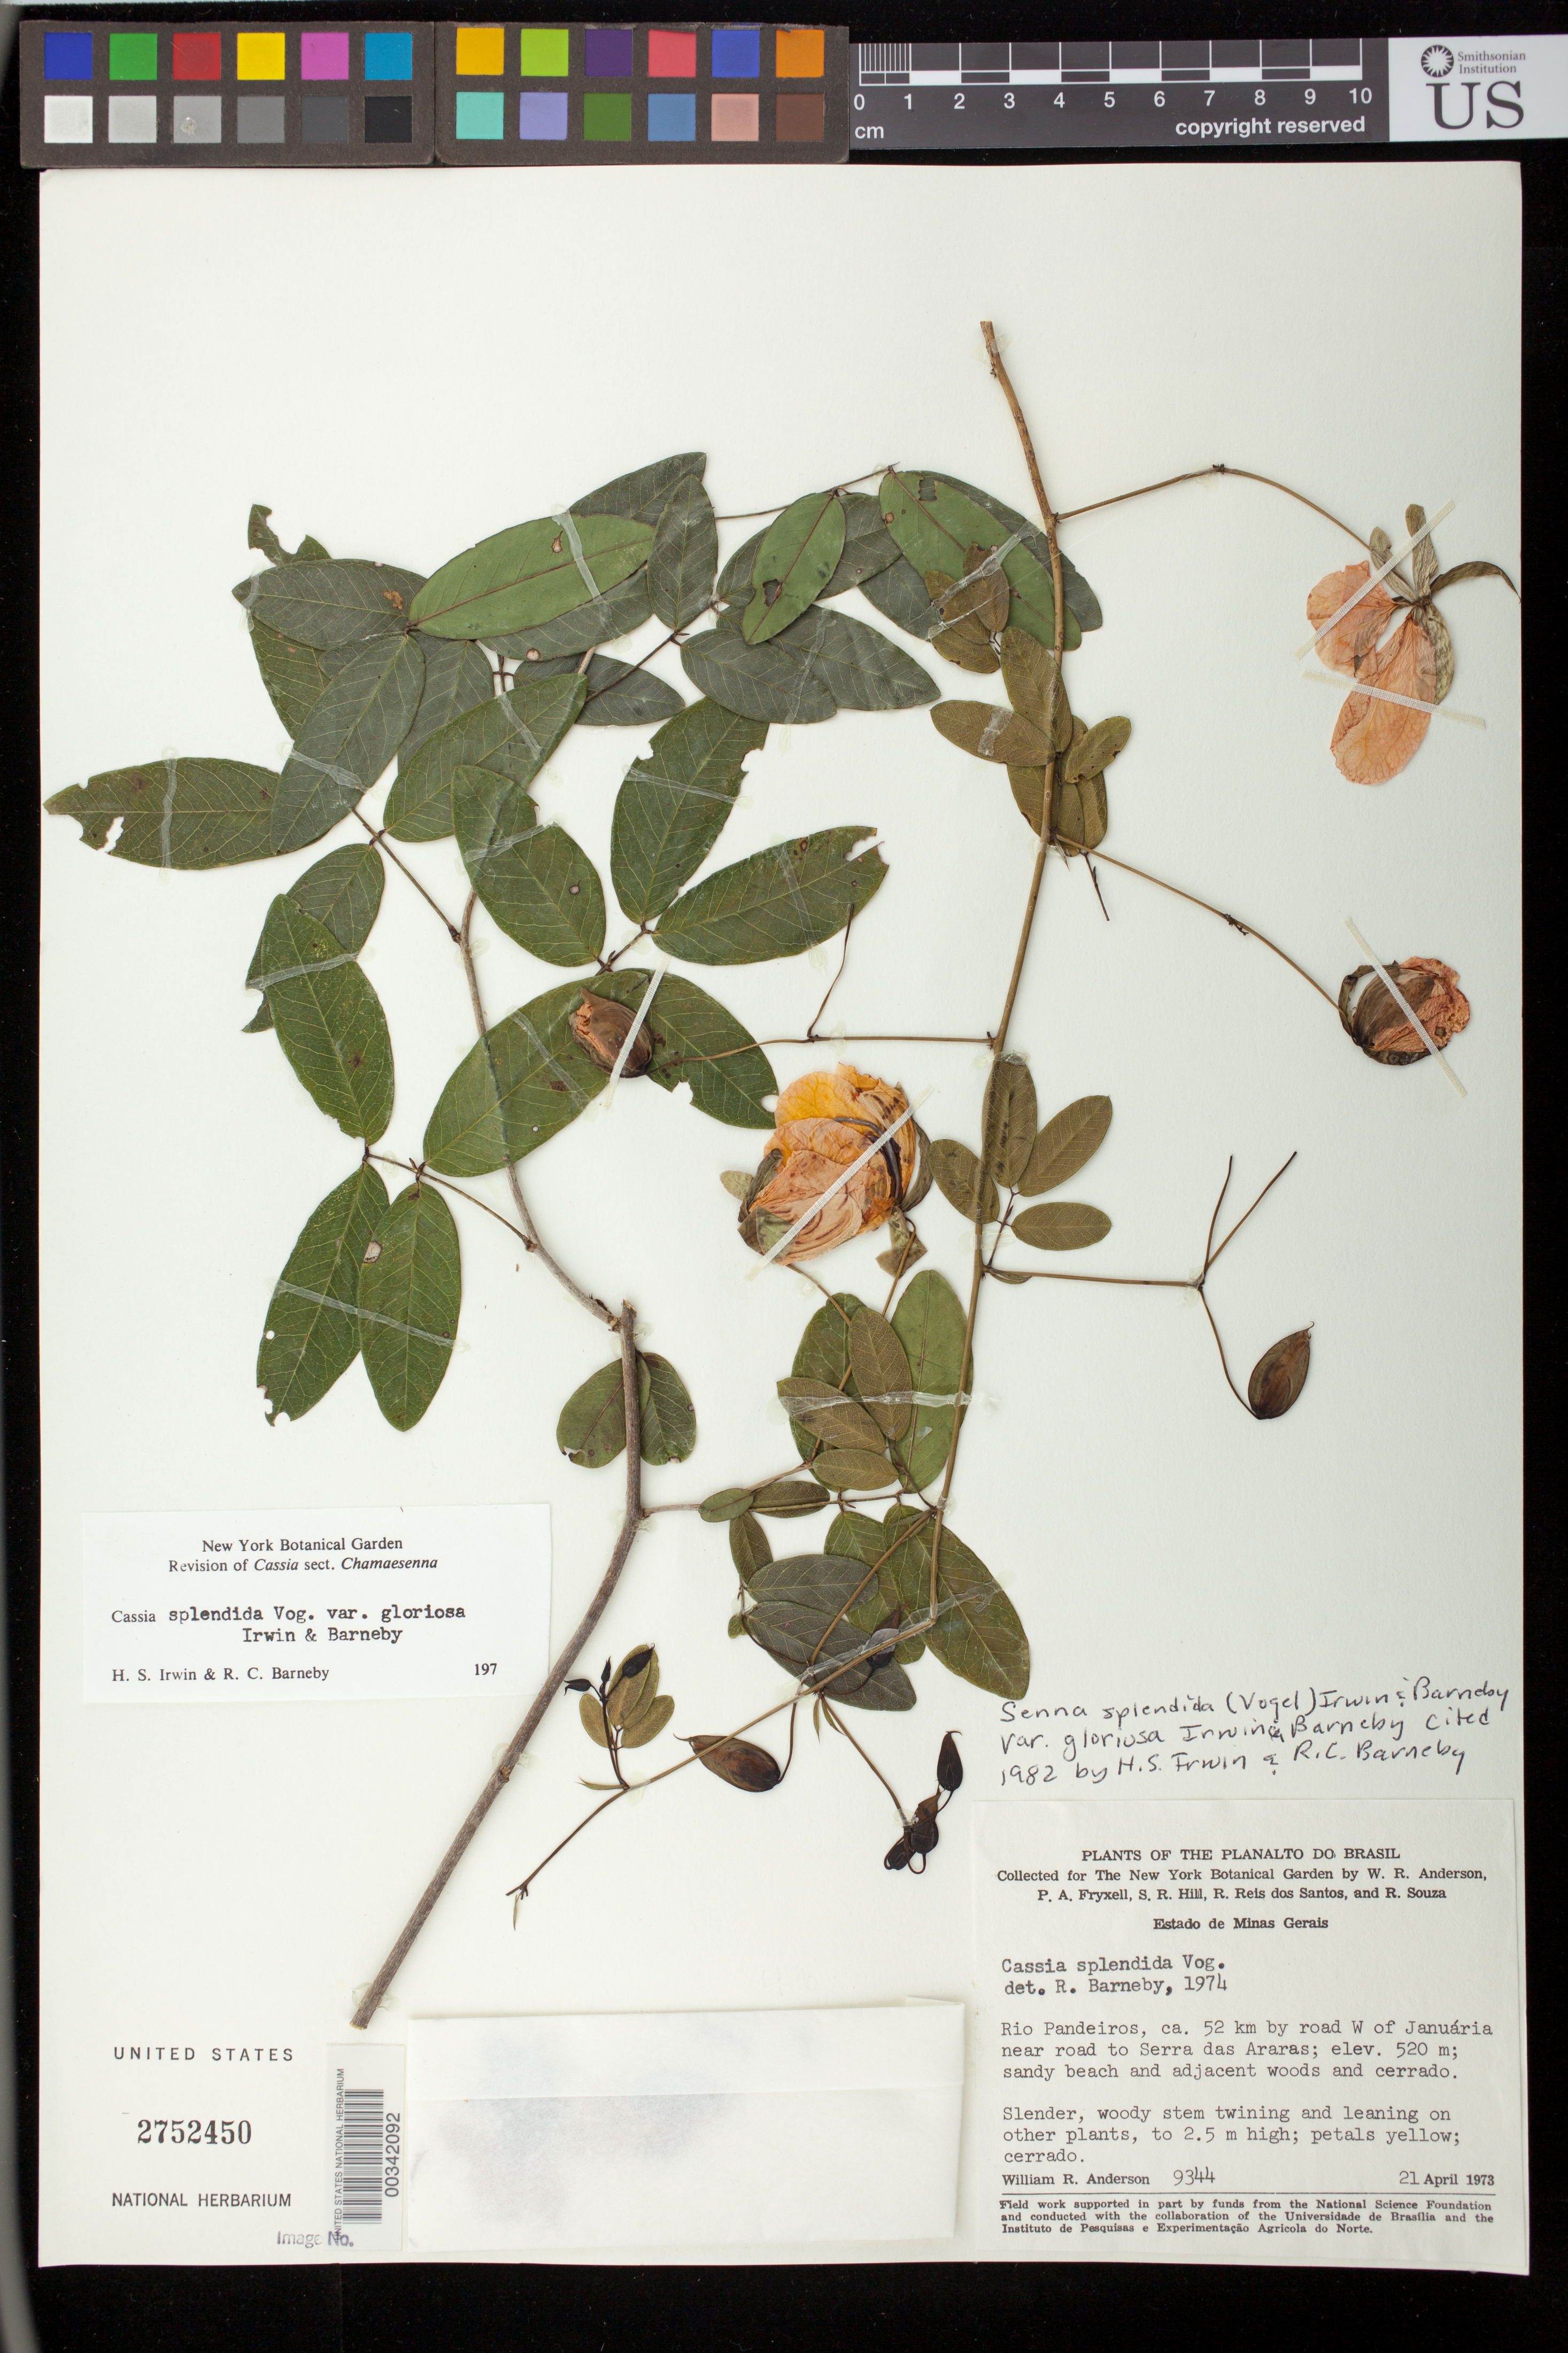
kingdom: Plantae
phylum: Tracheophyta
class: Magnoliopsida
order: Fabales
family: Fabaceae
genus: Senna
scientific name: Senna splendida var. gloriosa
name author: H.S. Irwin & Barneby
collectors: W. R. Anderson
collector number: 9344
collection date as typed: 21 Apr 1973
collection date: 1973-04-21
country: Brazil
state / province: Minas Gerais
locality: Rio pandeiros, ca 52 km w of januaria near road to serra das araras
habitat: Cerrado; sandy beach and adjacent woods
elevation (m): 520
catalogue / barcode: US 2752450